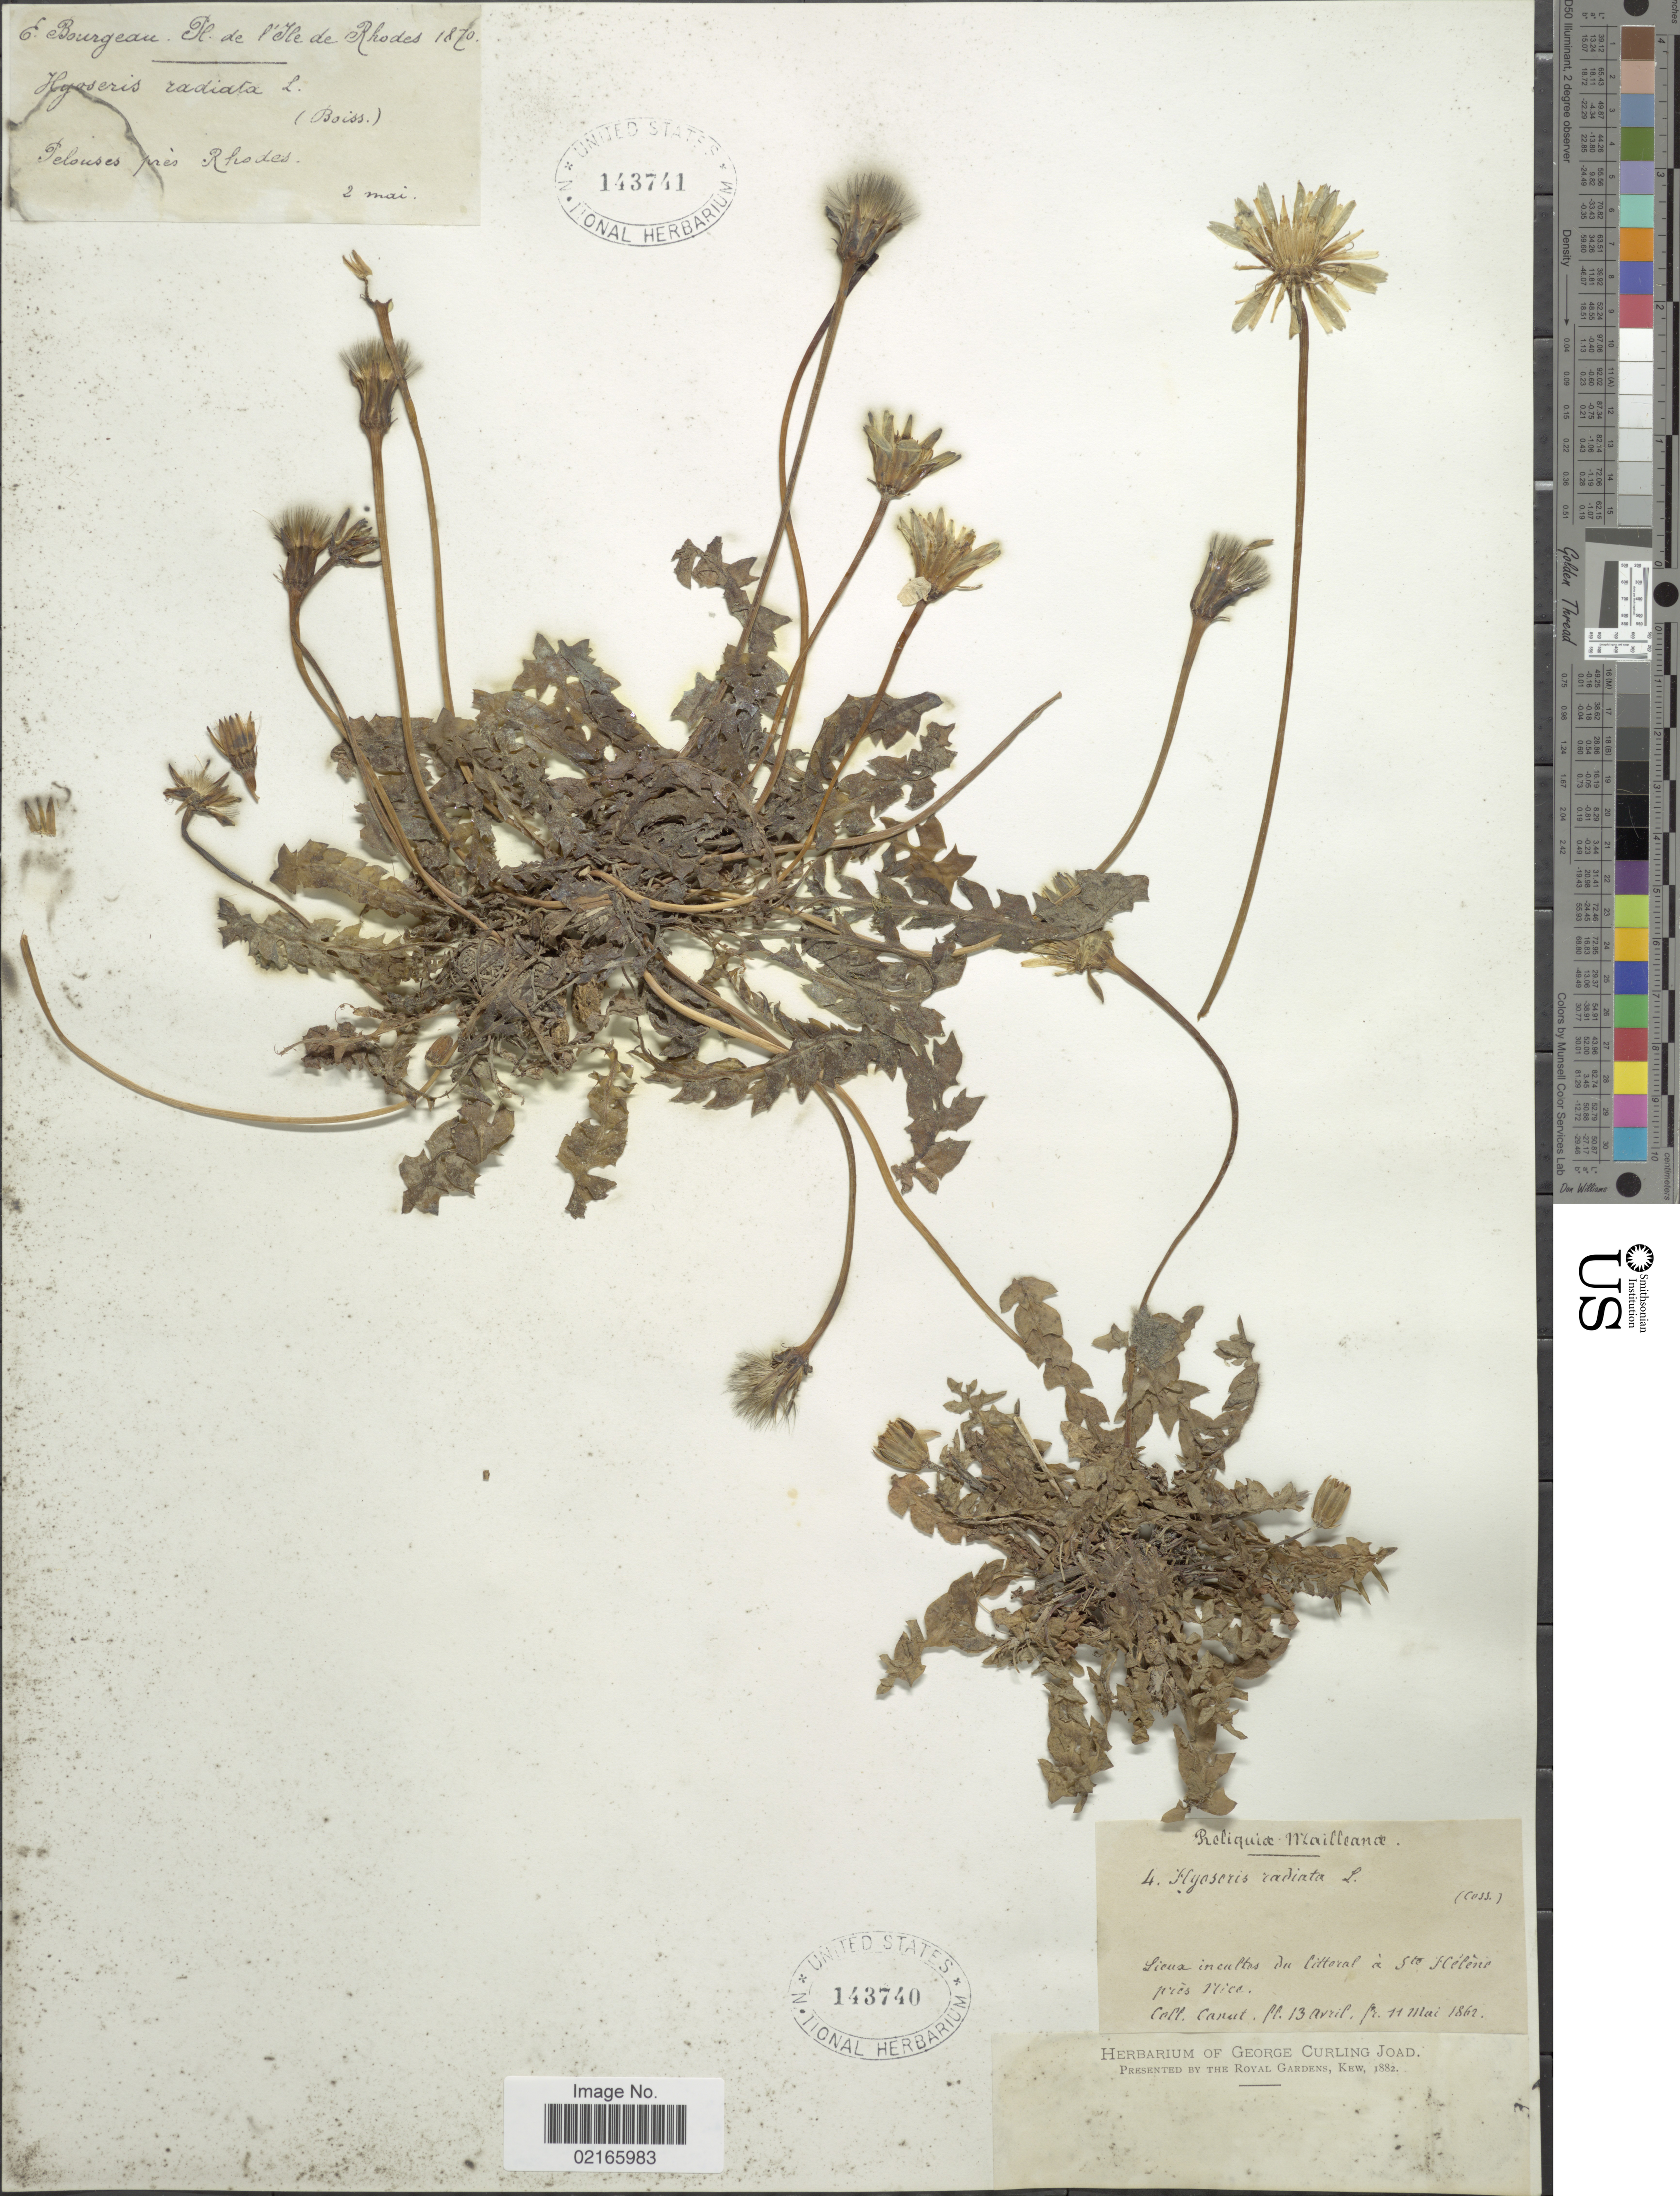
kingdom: Plantae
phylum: Tracheophyta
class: Magnoliopsida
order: Asterales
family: Asteraceae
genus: Hyoseris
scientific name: Hyoseris radiata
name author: L.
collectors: T. Canut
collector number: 4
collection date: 1862-04-13/1862-05-11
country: France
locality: Liiena in cultos du littoral á Ste. Heléne prés Nice [interpreted]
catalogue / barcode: US 143740